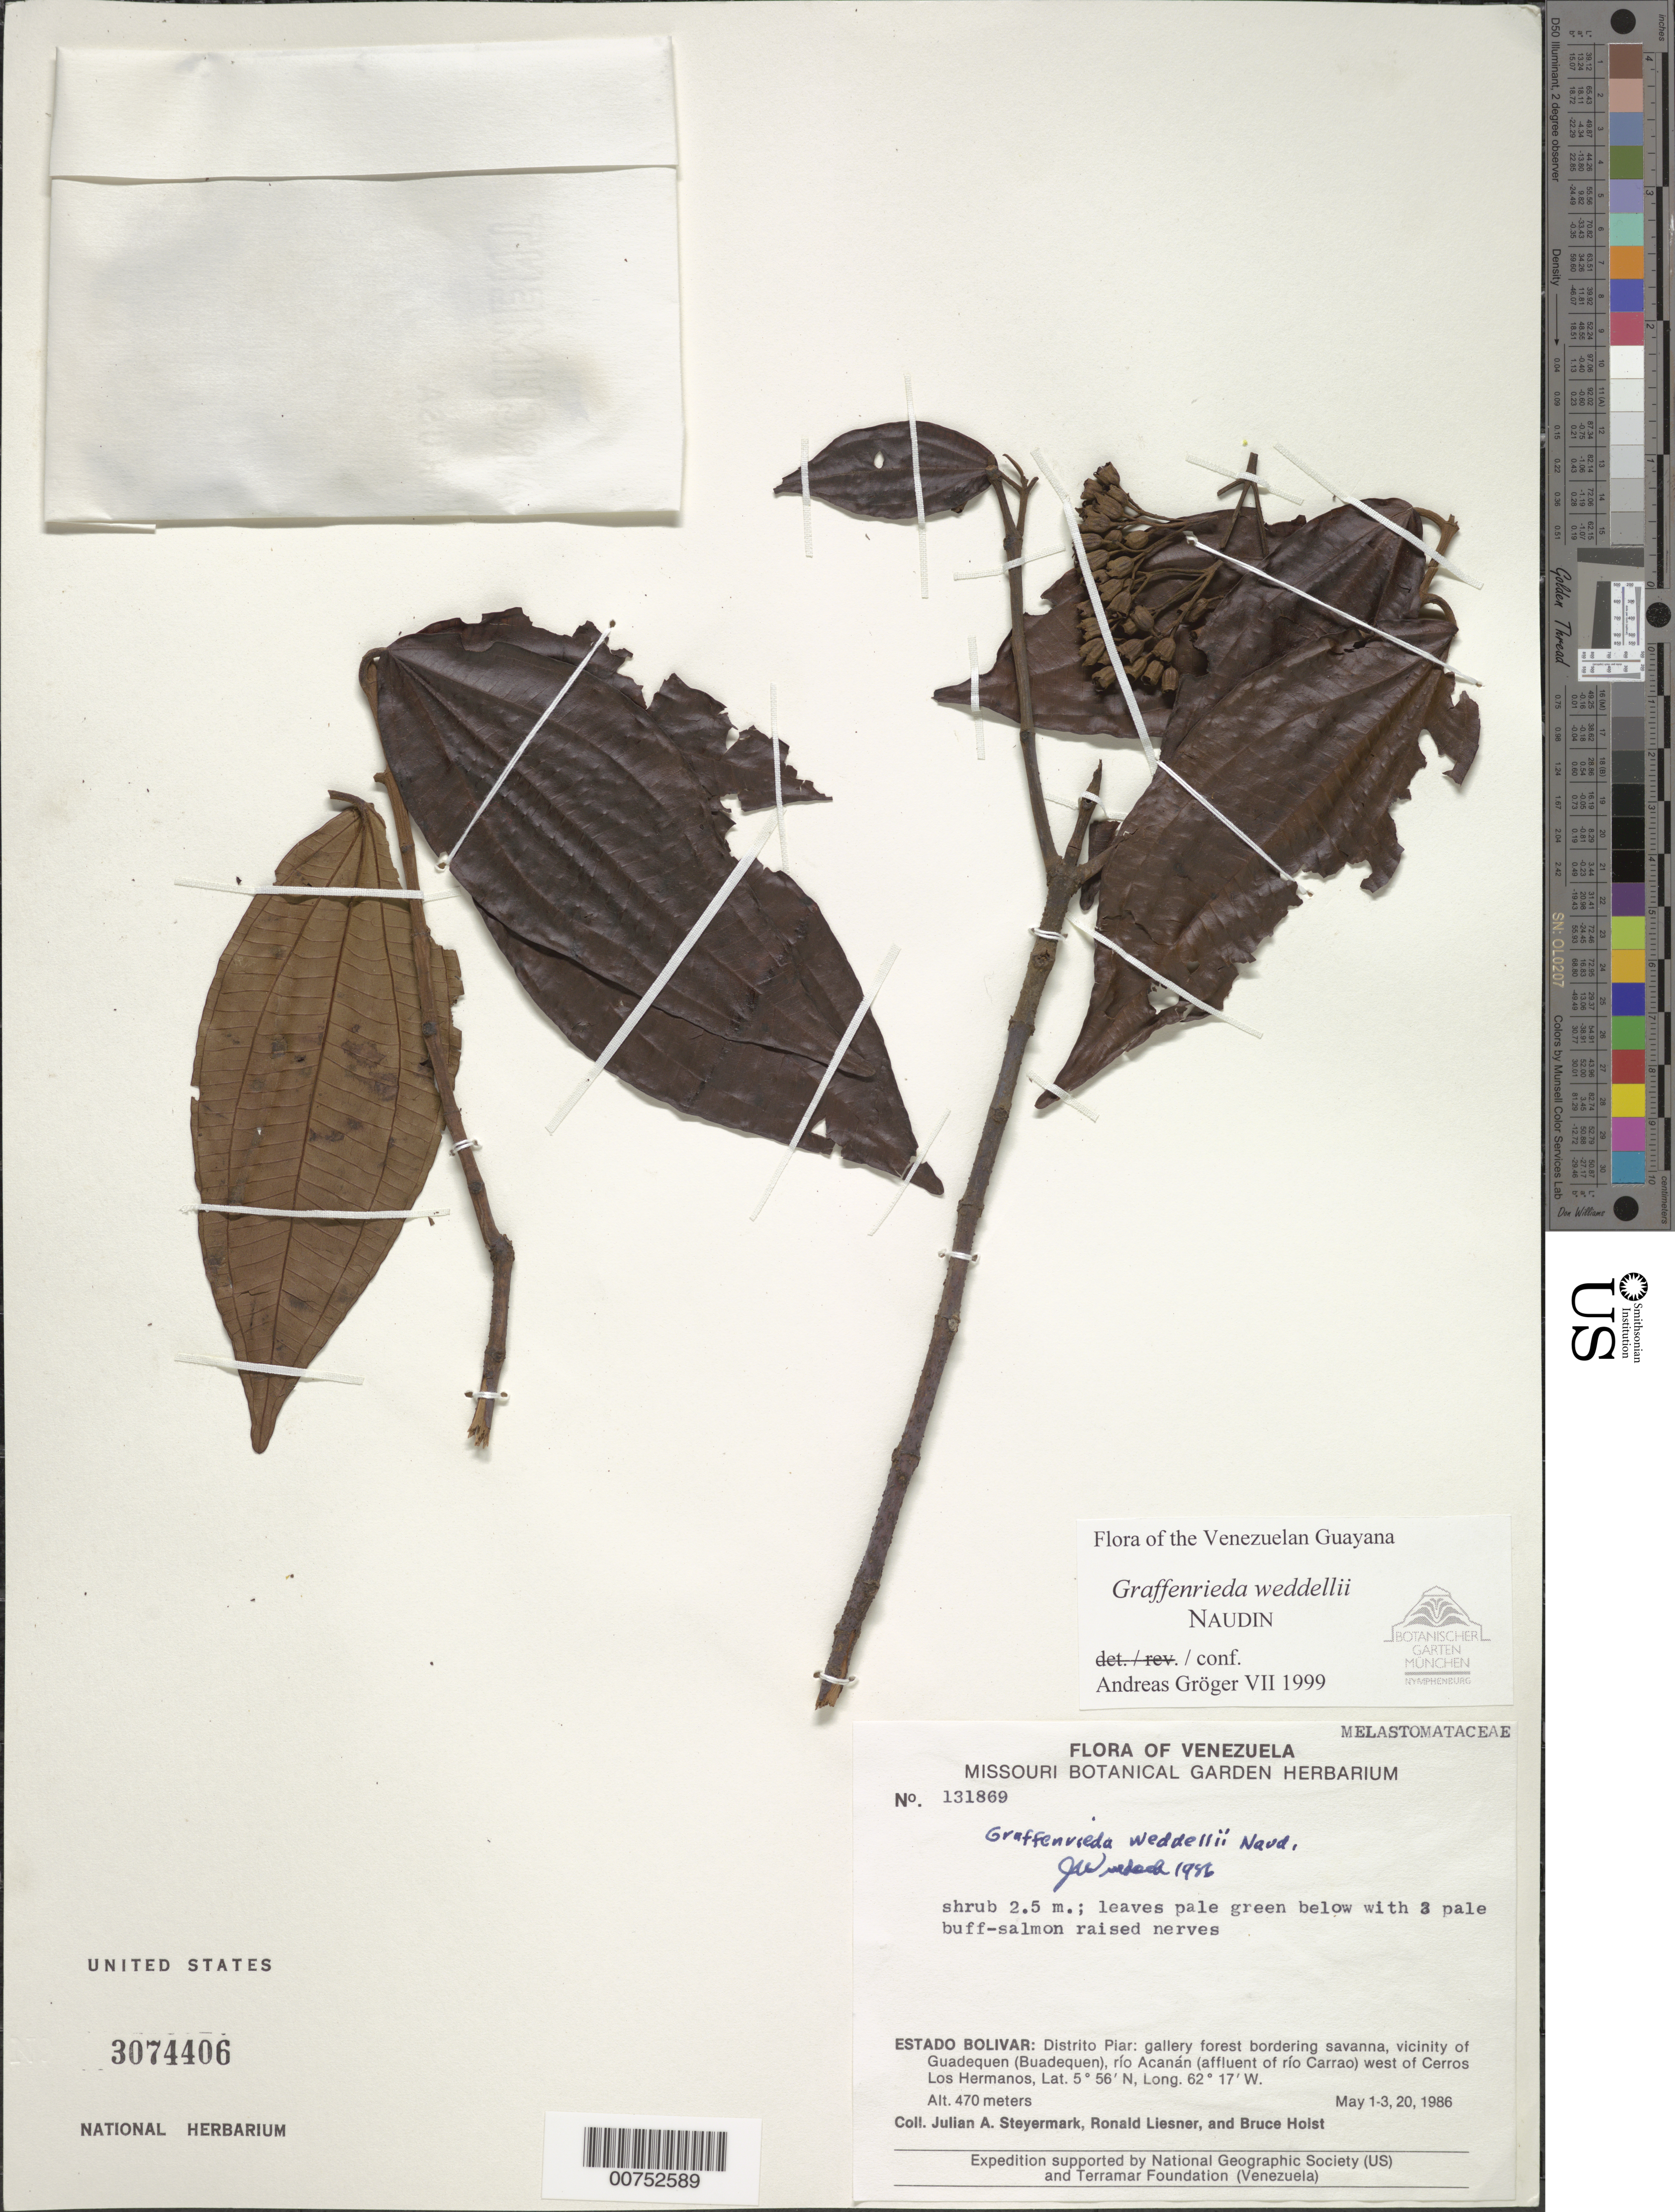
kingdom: Plantae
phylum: Tracheophyta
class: Magnoliopsida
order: Myrtales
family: Melastomataceae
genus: Graffenrieda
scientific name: Graffenrieda weddellii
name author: Naudin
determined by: Gröger, A.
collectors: J. Steyermark, R. L. Liesner & B. Holst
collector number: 131869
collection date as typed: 1-3 May 1986 and 20-May-86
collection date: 1986-05-01,1986-05-20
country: Venezuela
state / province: Bolívar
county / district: Piar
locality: Quadequen (Buadequen) vic., río Acanan (affluent of río Carrao) west of Cerros Los Hermanos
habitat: Gallery forest bordering savanna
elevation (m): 470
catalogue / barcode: US 3074406